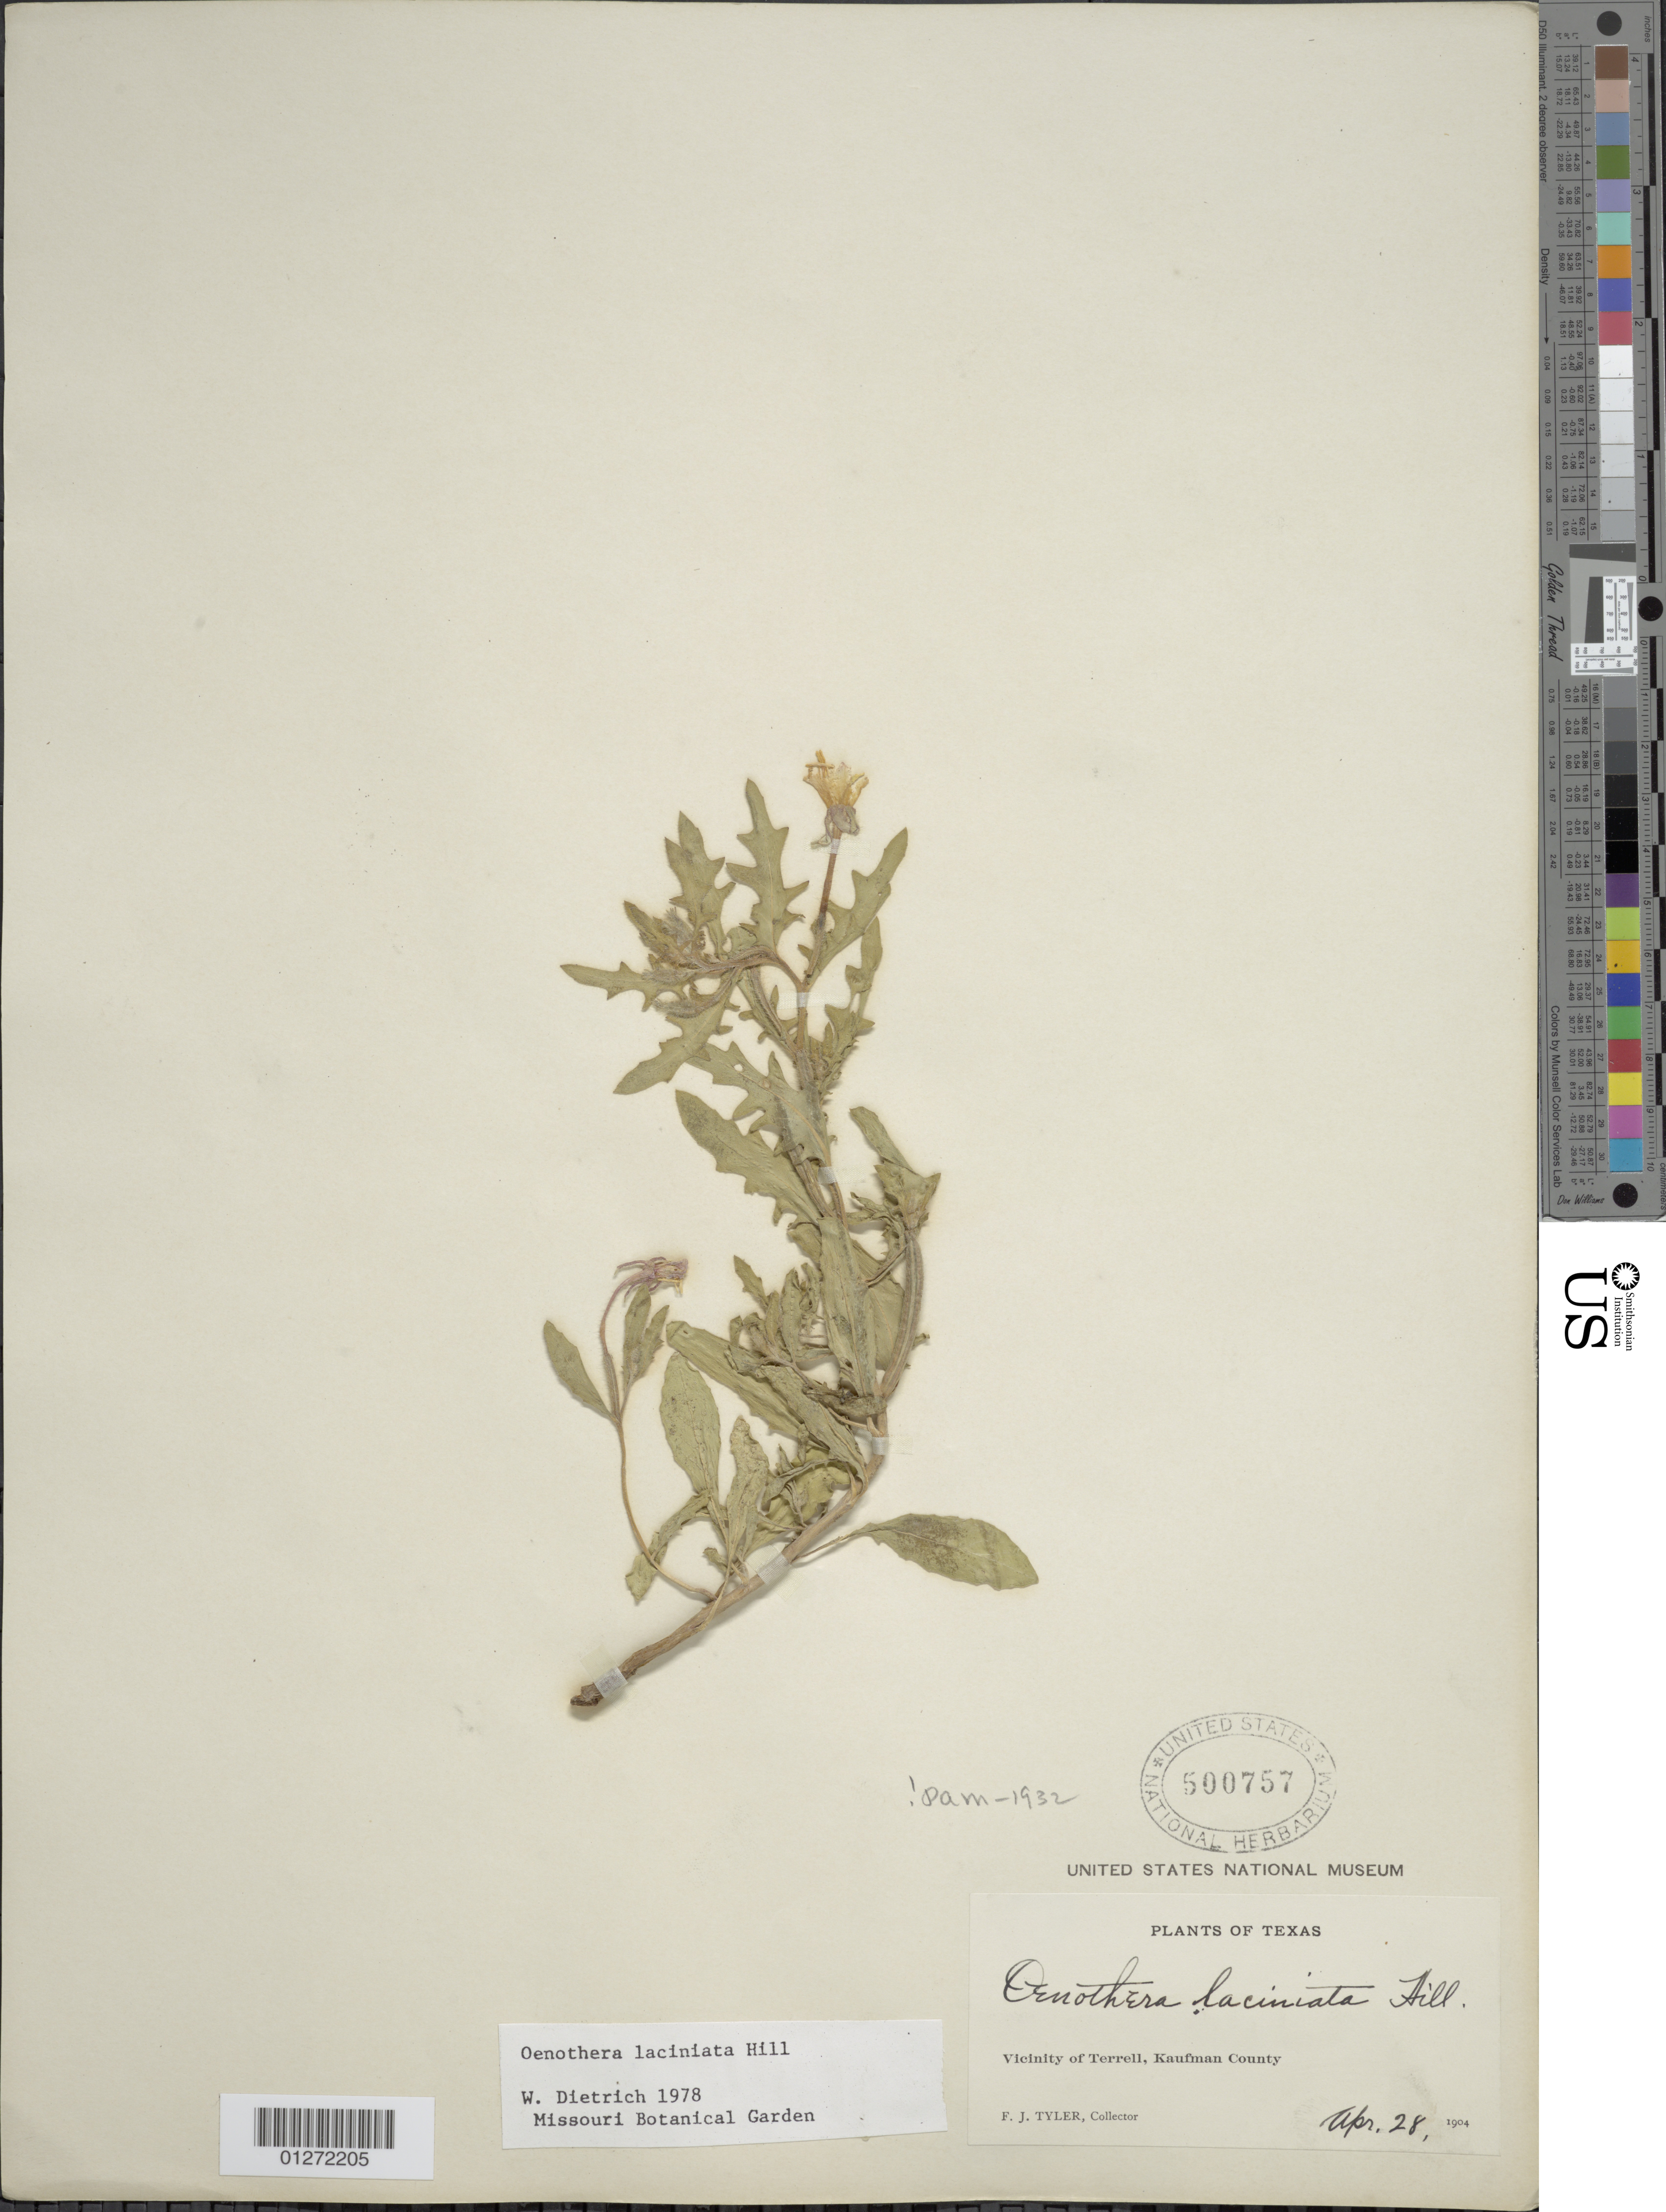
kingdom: Plantae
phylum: Tracheophyta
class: Magnoliopsida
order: Myrtales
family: Onagraceae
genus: Oenothera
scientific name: Oenothera laciniata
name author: Hill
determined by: Dietrich, W.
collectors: F. Tyler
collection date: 1904-04-28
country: United States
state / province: Texas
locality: Vicinity of Terrell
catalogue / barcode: US 500757